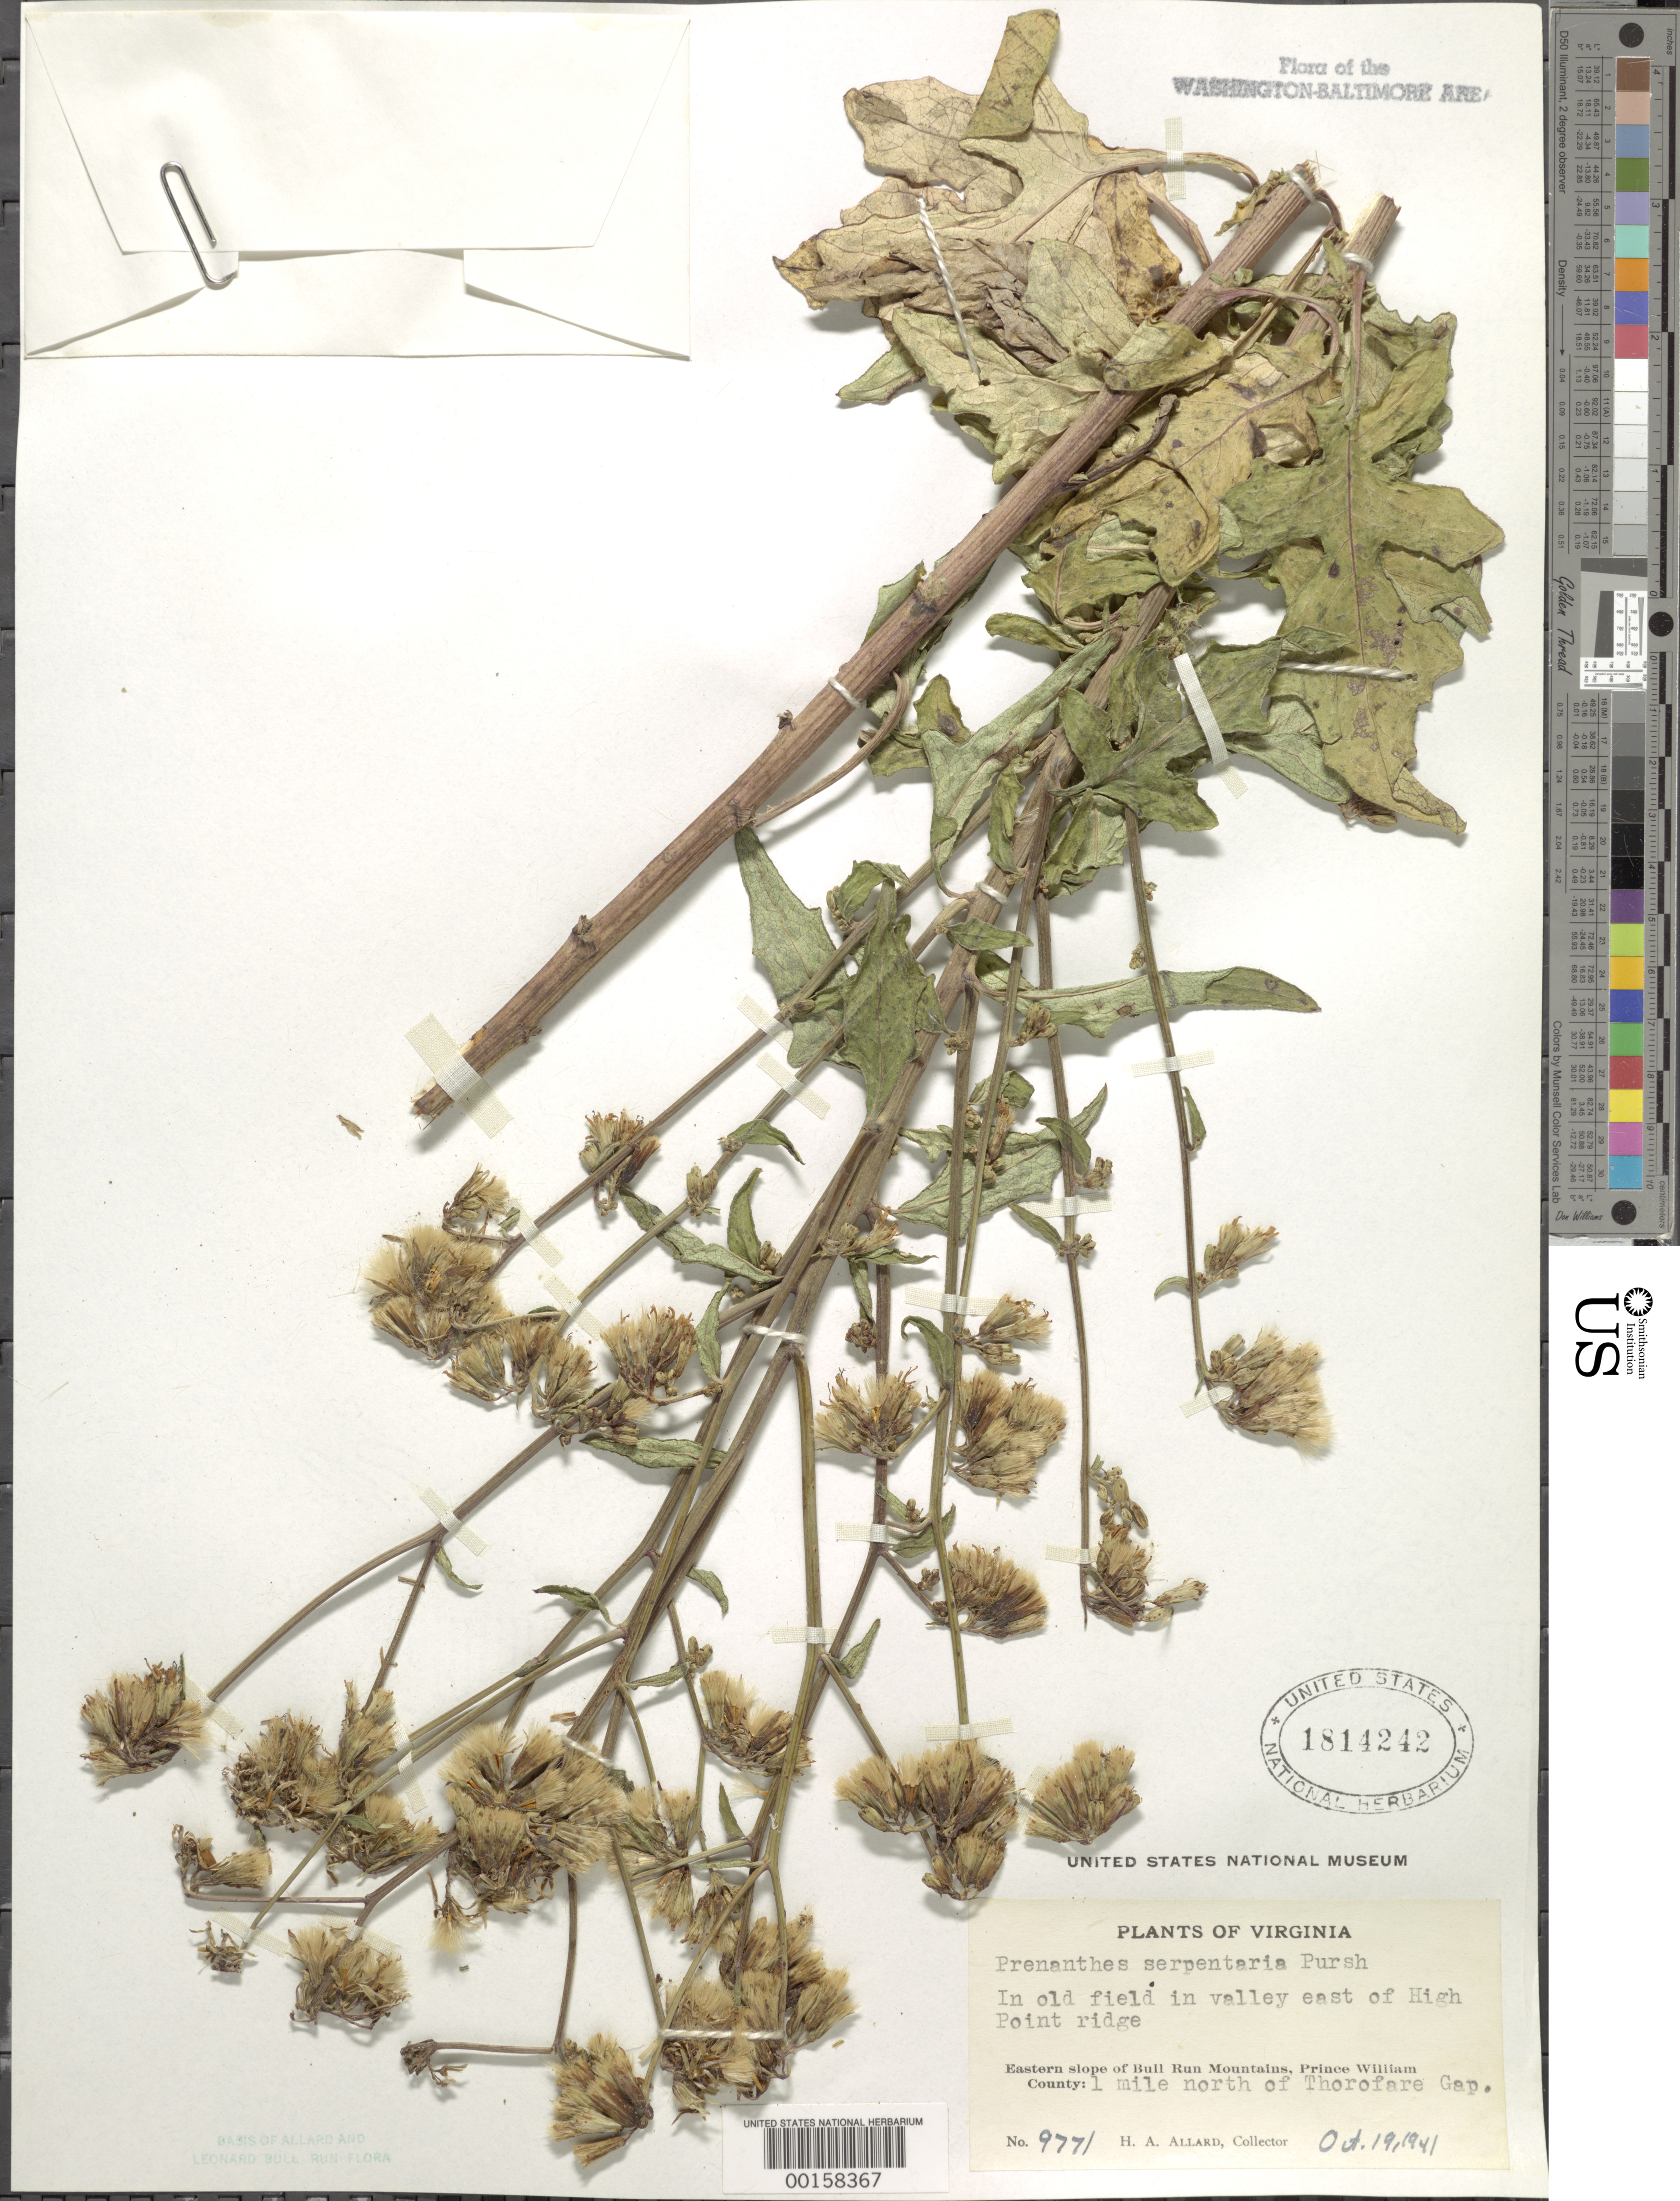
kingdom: Plantae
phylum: Tracheophyta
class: Magnoliopsida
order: Asterales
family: Asteraceae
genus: Nabalus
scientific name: Nabalus serpentarius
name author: (Pursh) Hook.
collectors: H. A. Allard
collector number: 9771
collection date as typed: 19 Oct 1941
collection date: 1941-10-19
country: United States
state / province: Virginia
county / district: Prince William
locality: East of High Point ridge and north of Thorofare Gap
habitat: Old field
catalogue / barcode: US 1814242